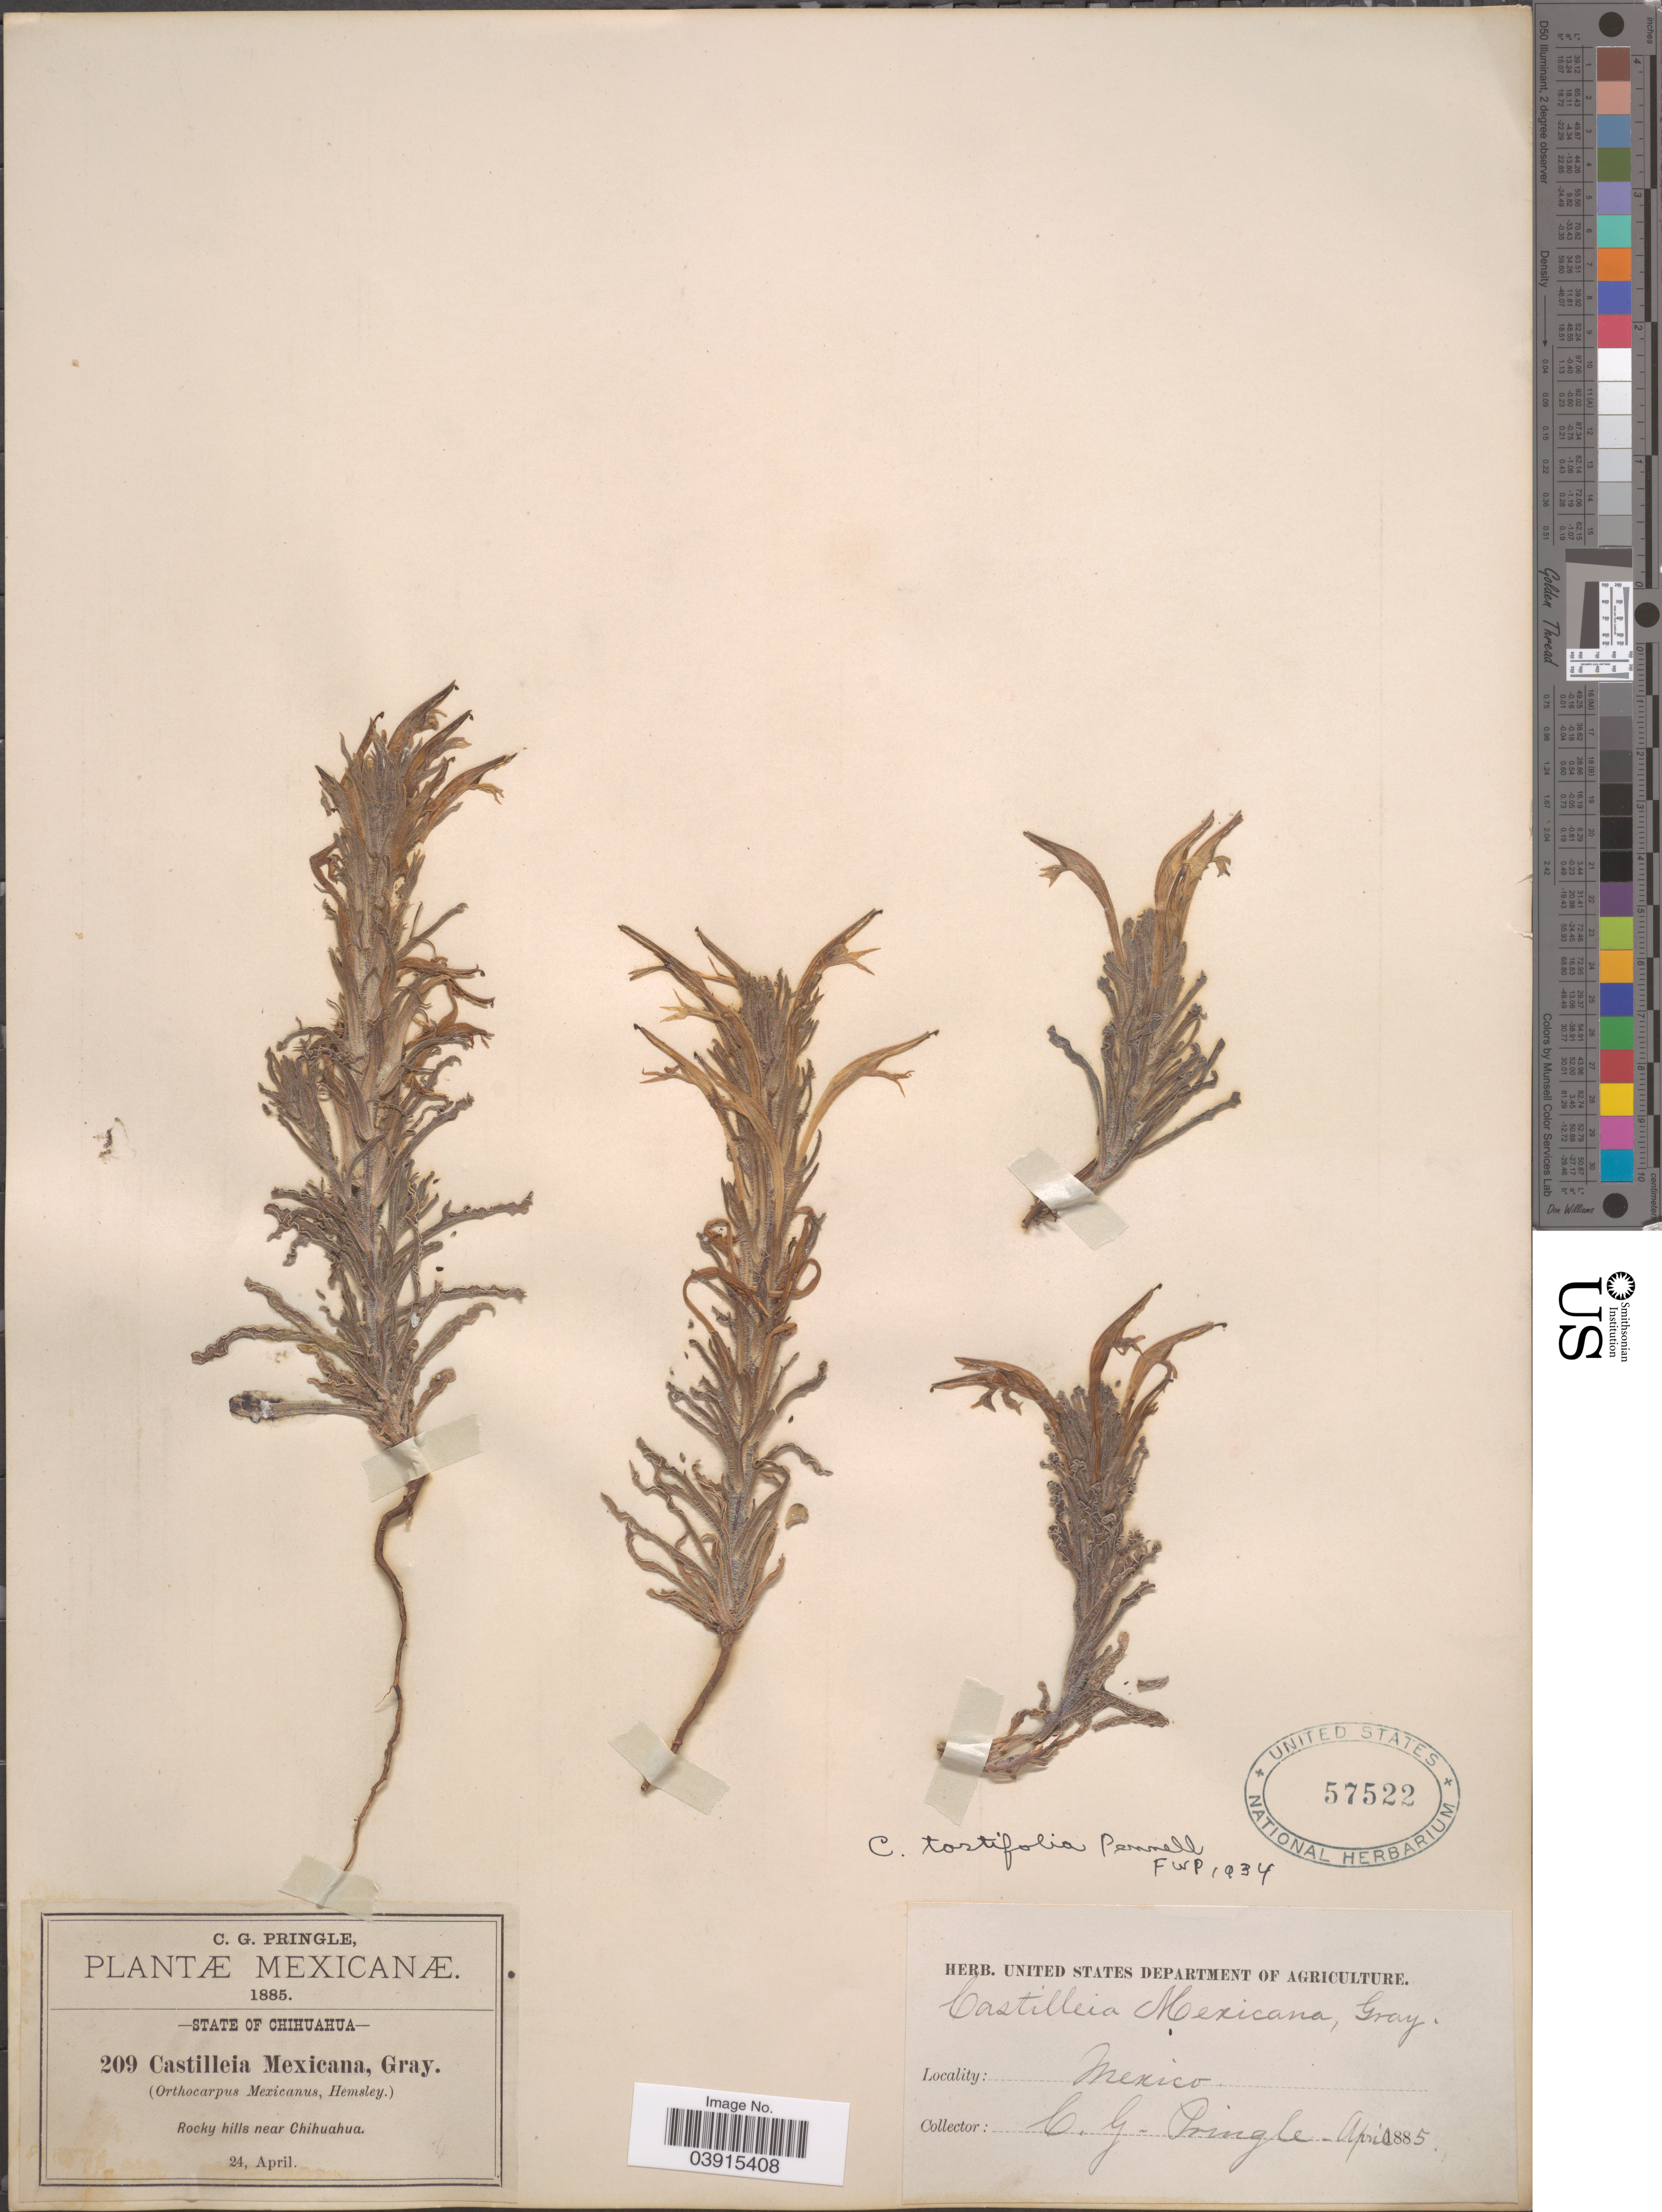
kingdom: Plantae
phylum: Tracheophyta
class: Magnoliopsida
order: Lamiales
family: Orobanchaceae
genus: Castilleja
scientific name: Castilleja mexicana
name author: (Hemsl.) A. Gray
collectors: C. G. Pringle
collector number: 209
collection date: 1885-04-24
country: Mexico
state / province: Chihuahua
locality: Rocky hills near Chihuahua.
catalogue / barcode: US 57522